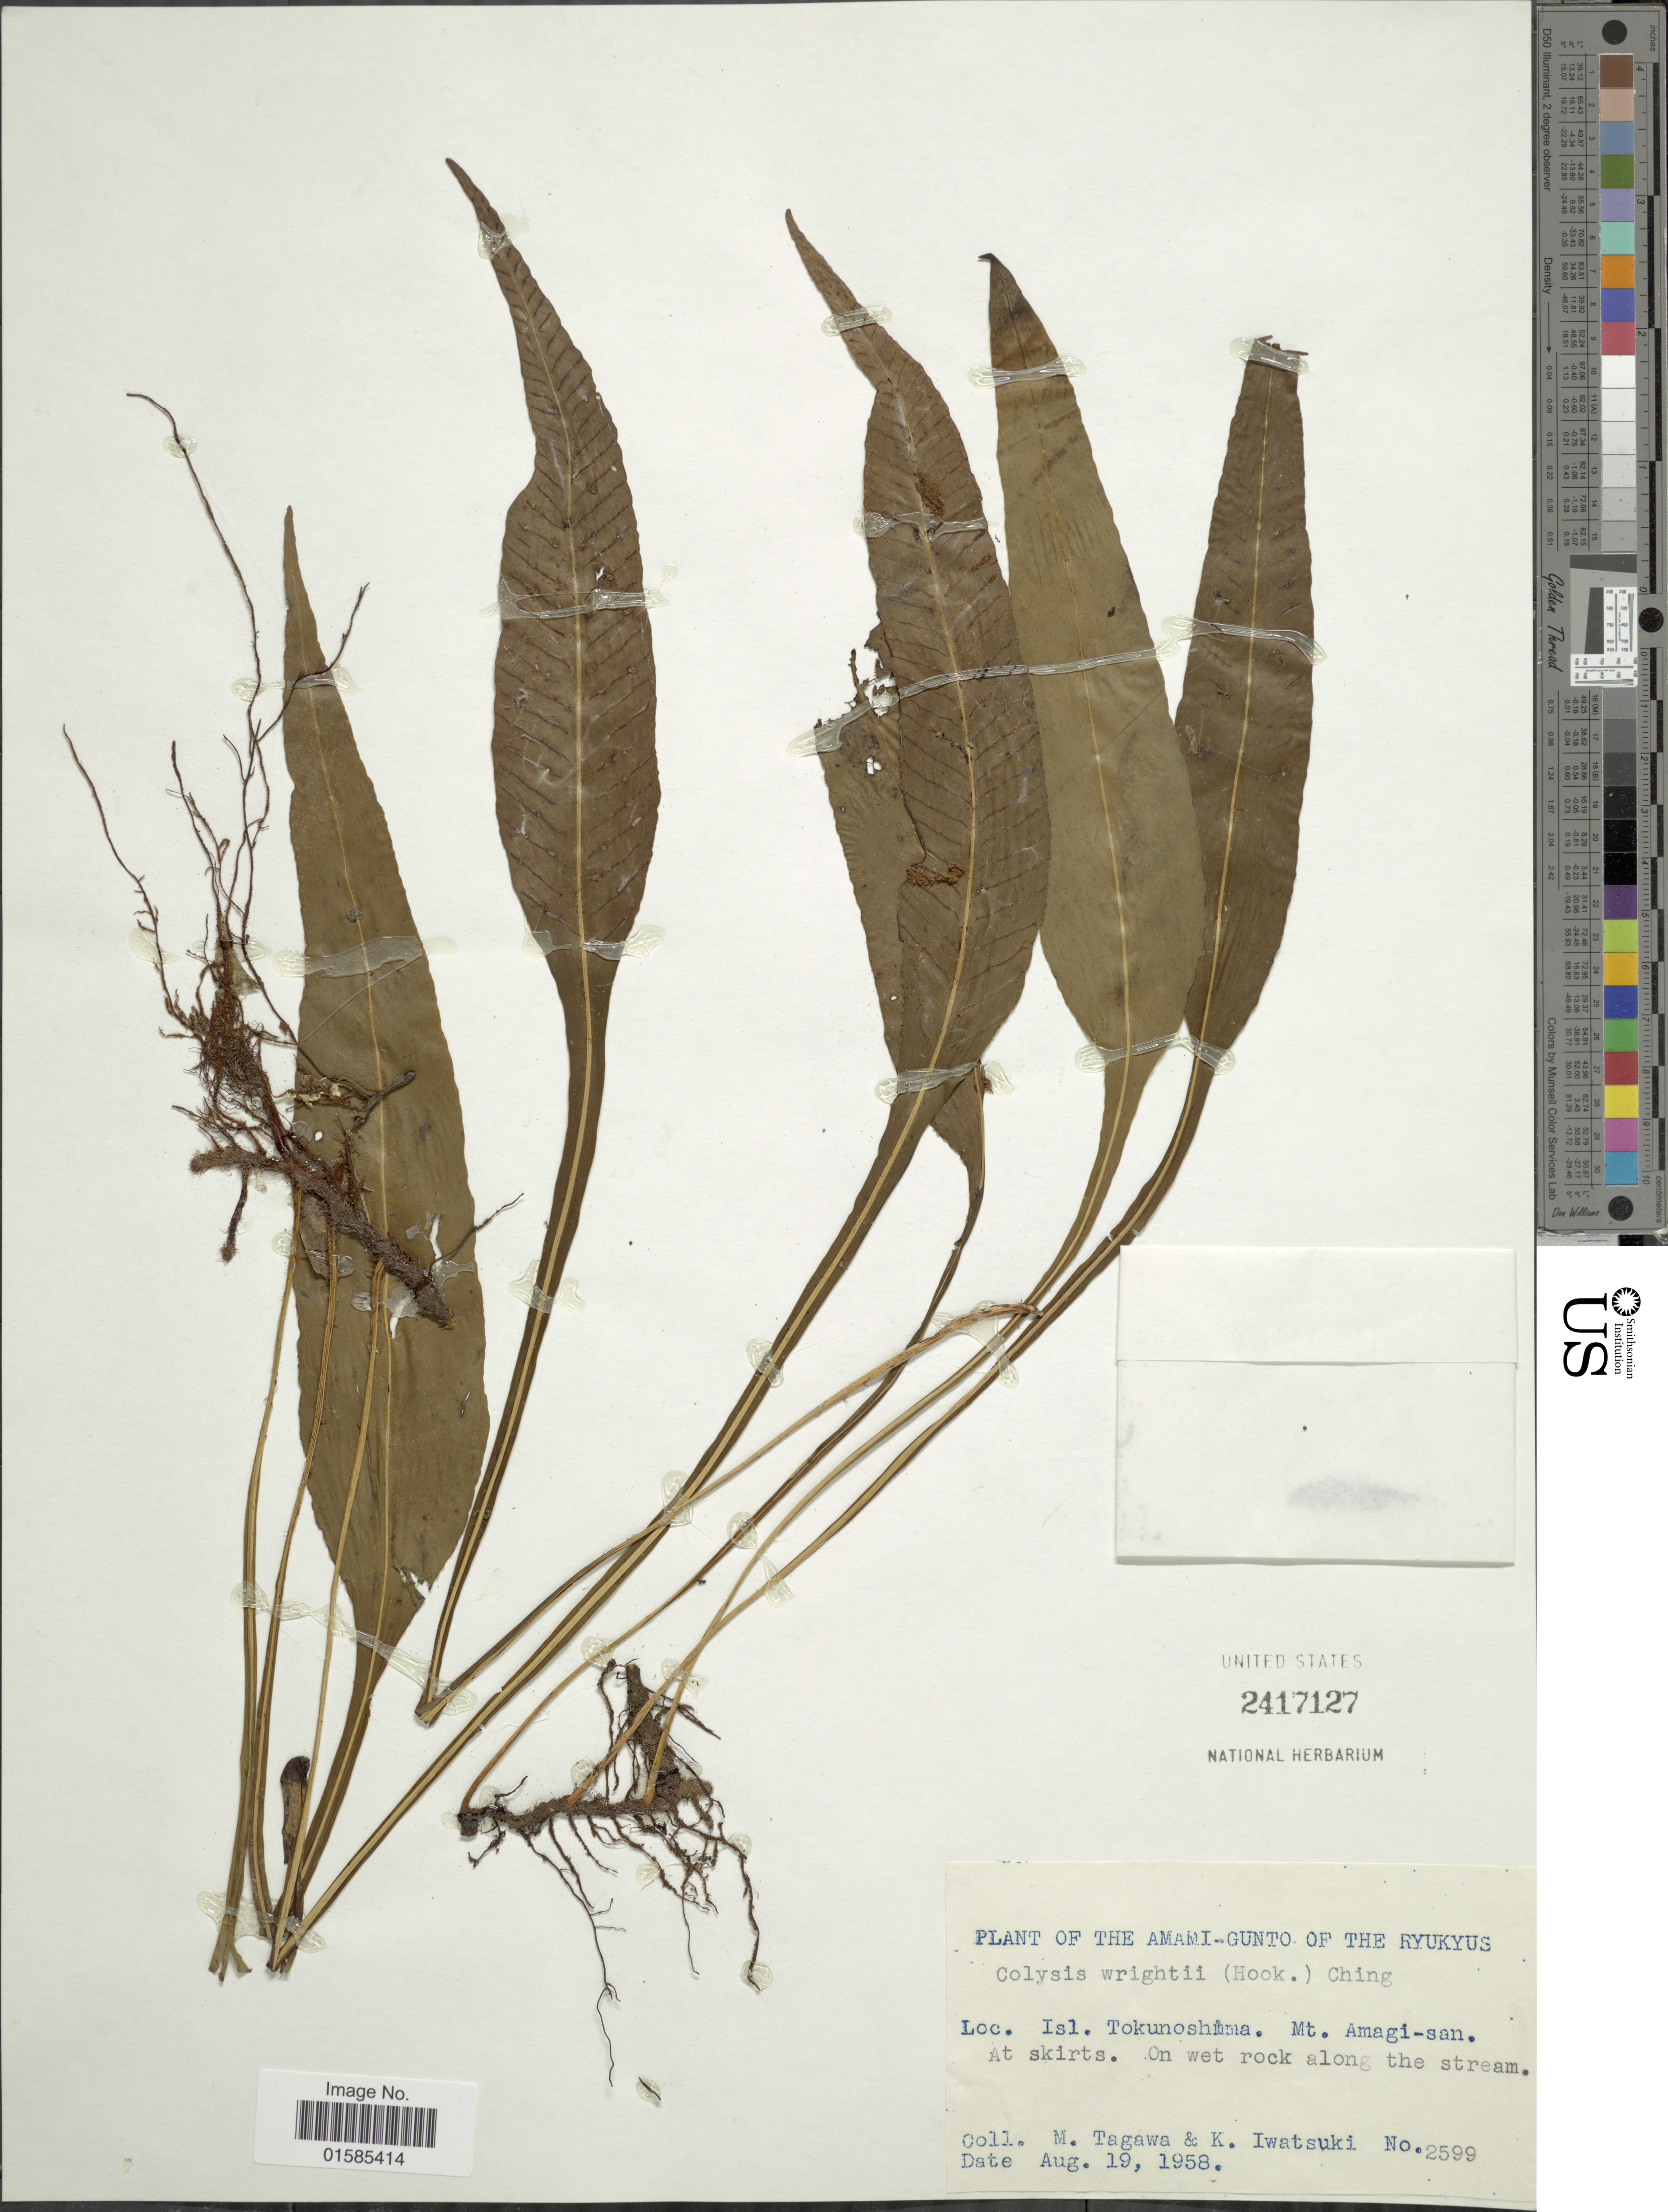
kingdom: Plantae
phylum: Tracheophyta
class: Polypodiopsida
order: Polypodiales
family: Polypodiaceae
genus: Leptochilus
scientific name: Leptochilus wrightii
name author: (Hook.) X.C. Zhang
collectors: M. Tagawa & K. Iwatsuki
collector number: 2599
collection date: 1958-08-19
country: Japan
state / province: Okinawa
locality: Amami-Gunto of the Ryukyus, Isl. Tokunoshima. Mt. Amagi-san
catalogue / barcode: US 2417127